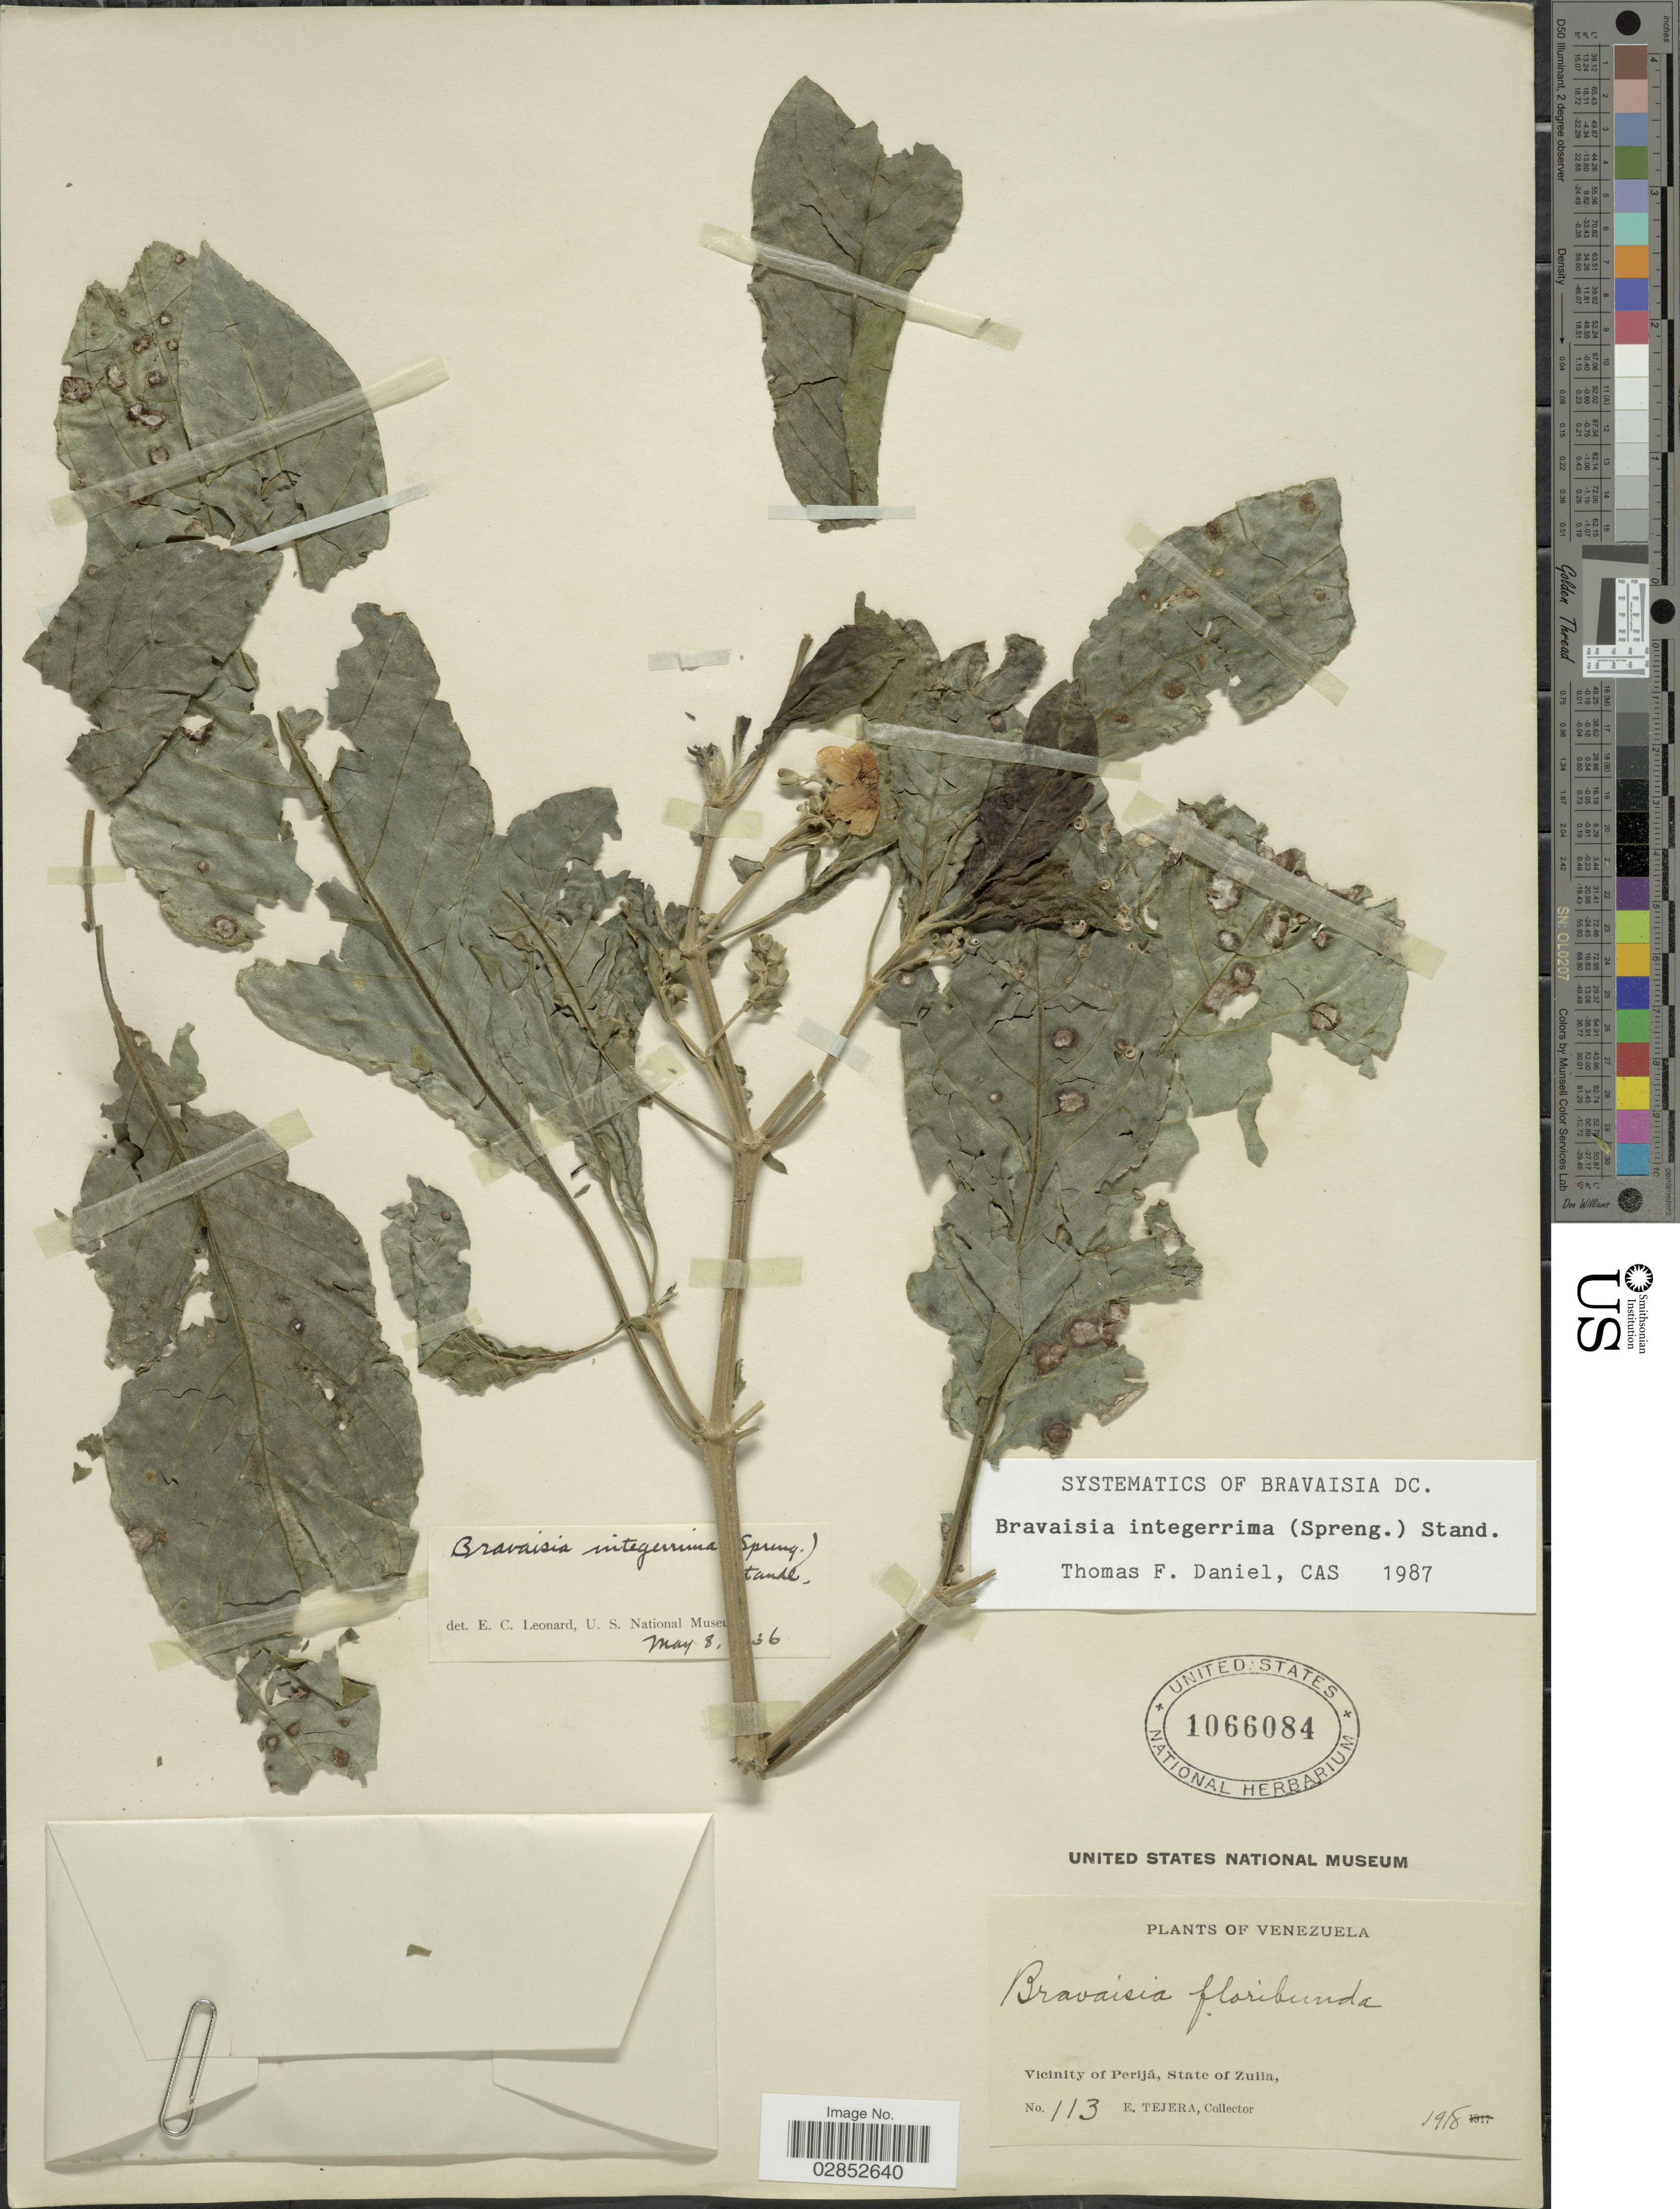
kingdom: Plantae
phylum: Tracheophyta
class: Magnoliopsida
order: Lamiales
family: Acanthaceae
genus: Bravaisia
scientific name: Bravaisia integerrima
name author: (Spreng.) Standl.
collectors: E. Tejera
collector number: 113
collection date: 1918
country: Venezuela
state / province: Zulia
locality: Vicinity of Perijá.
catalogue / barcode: US 1066084